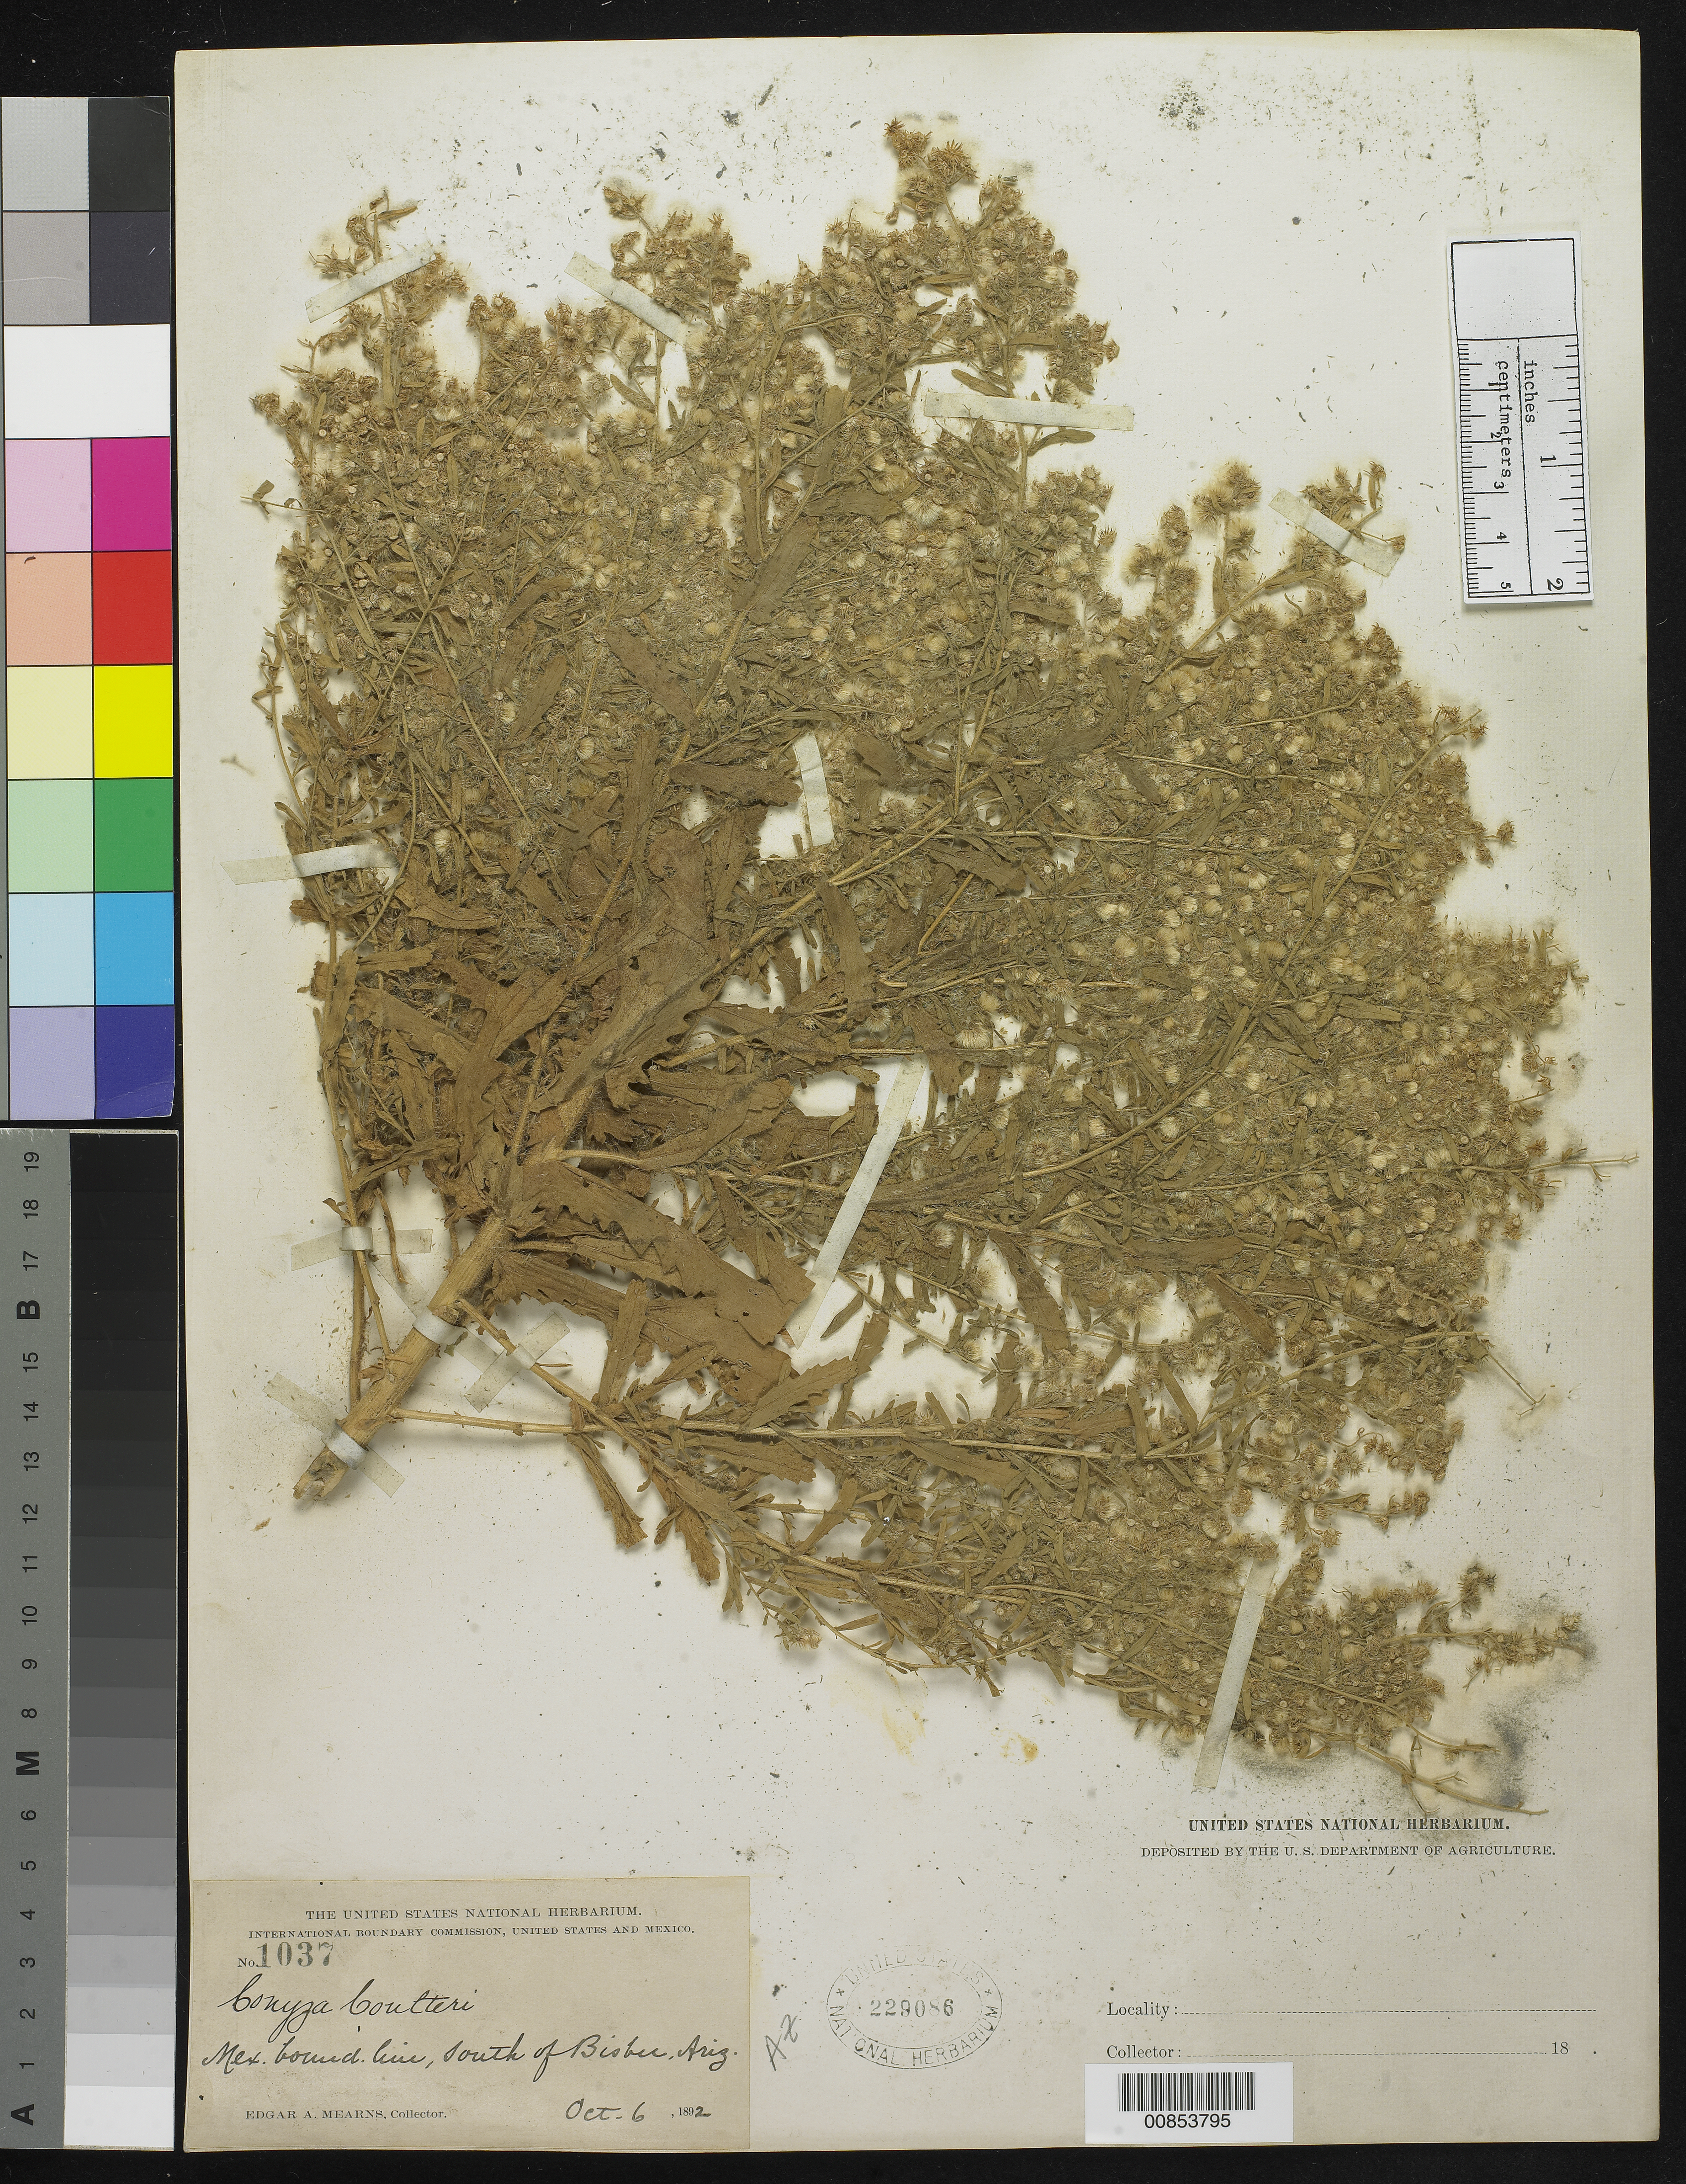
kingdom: Plantae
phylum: Tracheophyta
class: Magnoliopsida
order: Asterales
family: Asteraceae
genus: Conyza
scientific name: Conyza coulteri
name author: A. Gray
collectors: E. A. Mearns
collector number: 1037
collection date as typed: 06 Oct 1892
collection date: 1892-10-06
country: United States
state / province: Arizona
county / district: Cochise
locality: Mexican Boundary Line, S of Bisbee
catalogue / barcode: US 229086